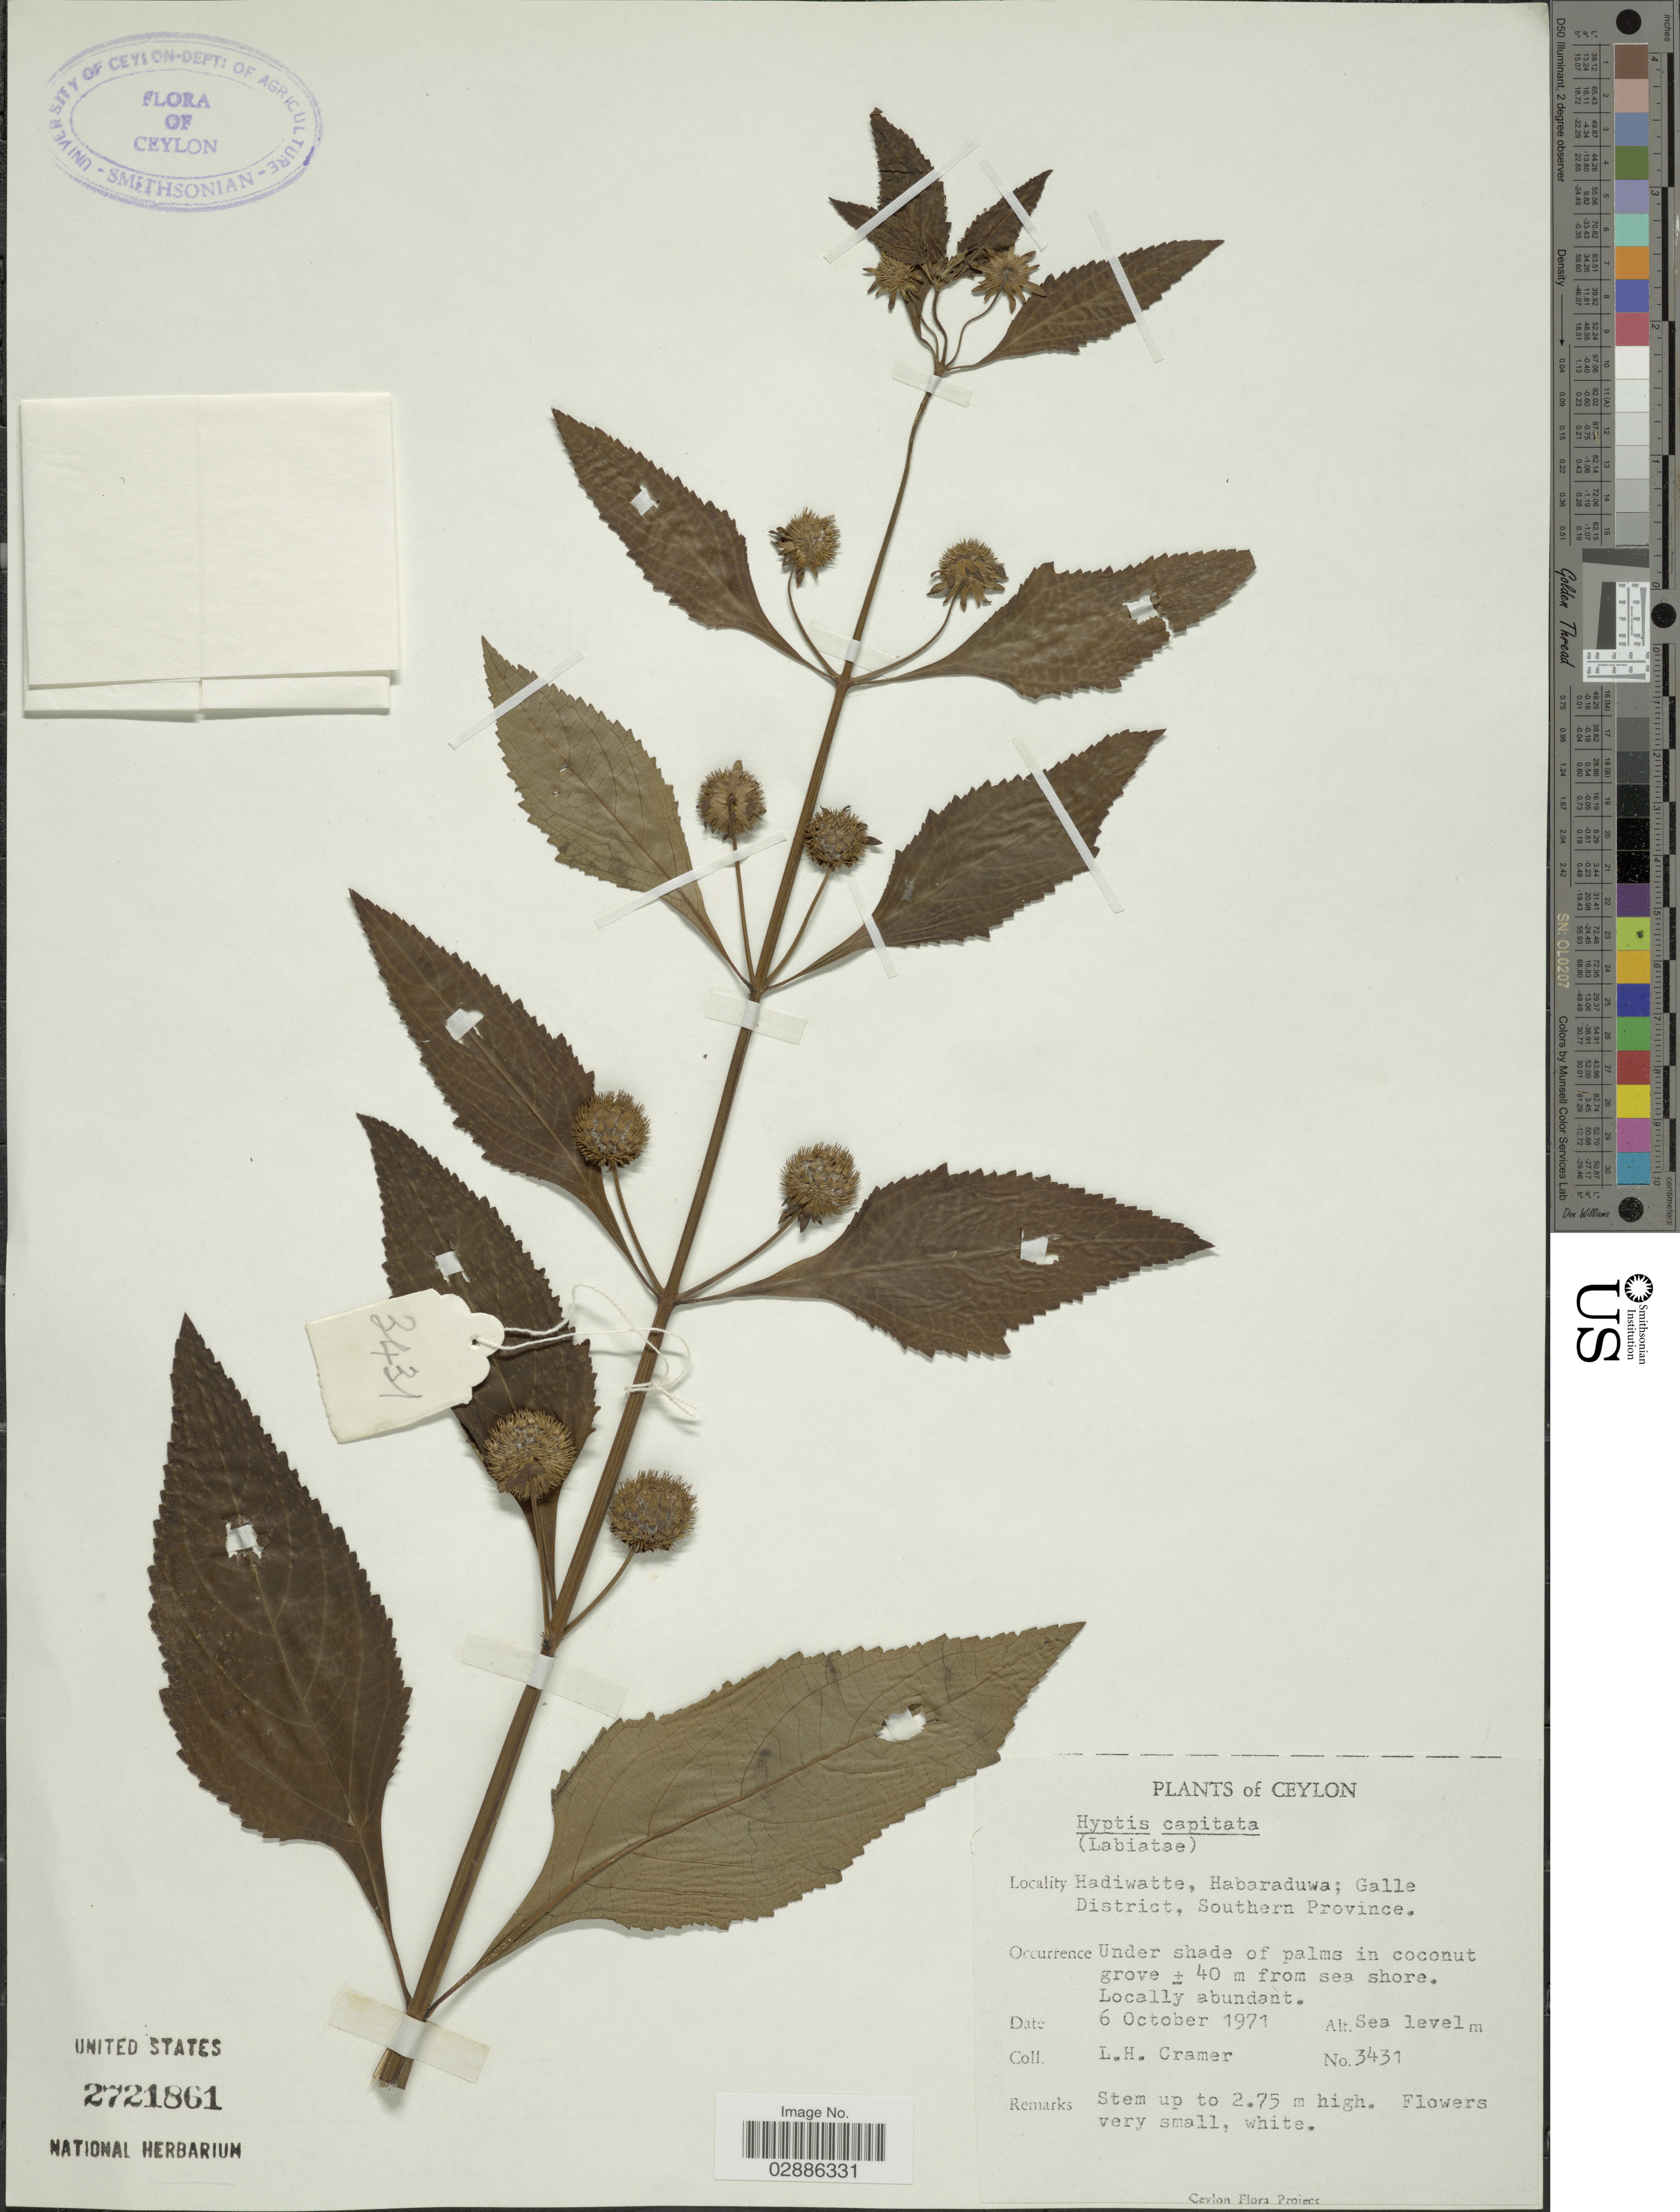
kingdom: Plantae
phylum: Tracheophyta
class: Magnoliopsida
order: Lamiales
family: Lamiaceae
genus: Hyptis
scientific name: Hyptis rhomboidea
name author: M. Martens & Galeotti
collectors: L. H. Cramer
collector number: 3431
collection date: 1971-10-06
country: Sri Lanka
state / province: Southern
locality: Ceylon, Hadiwatte, Habaraduwa; Galle District, Southern Province.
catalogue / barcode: US 2721861